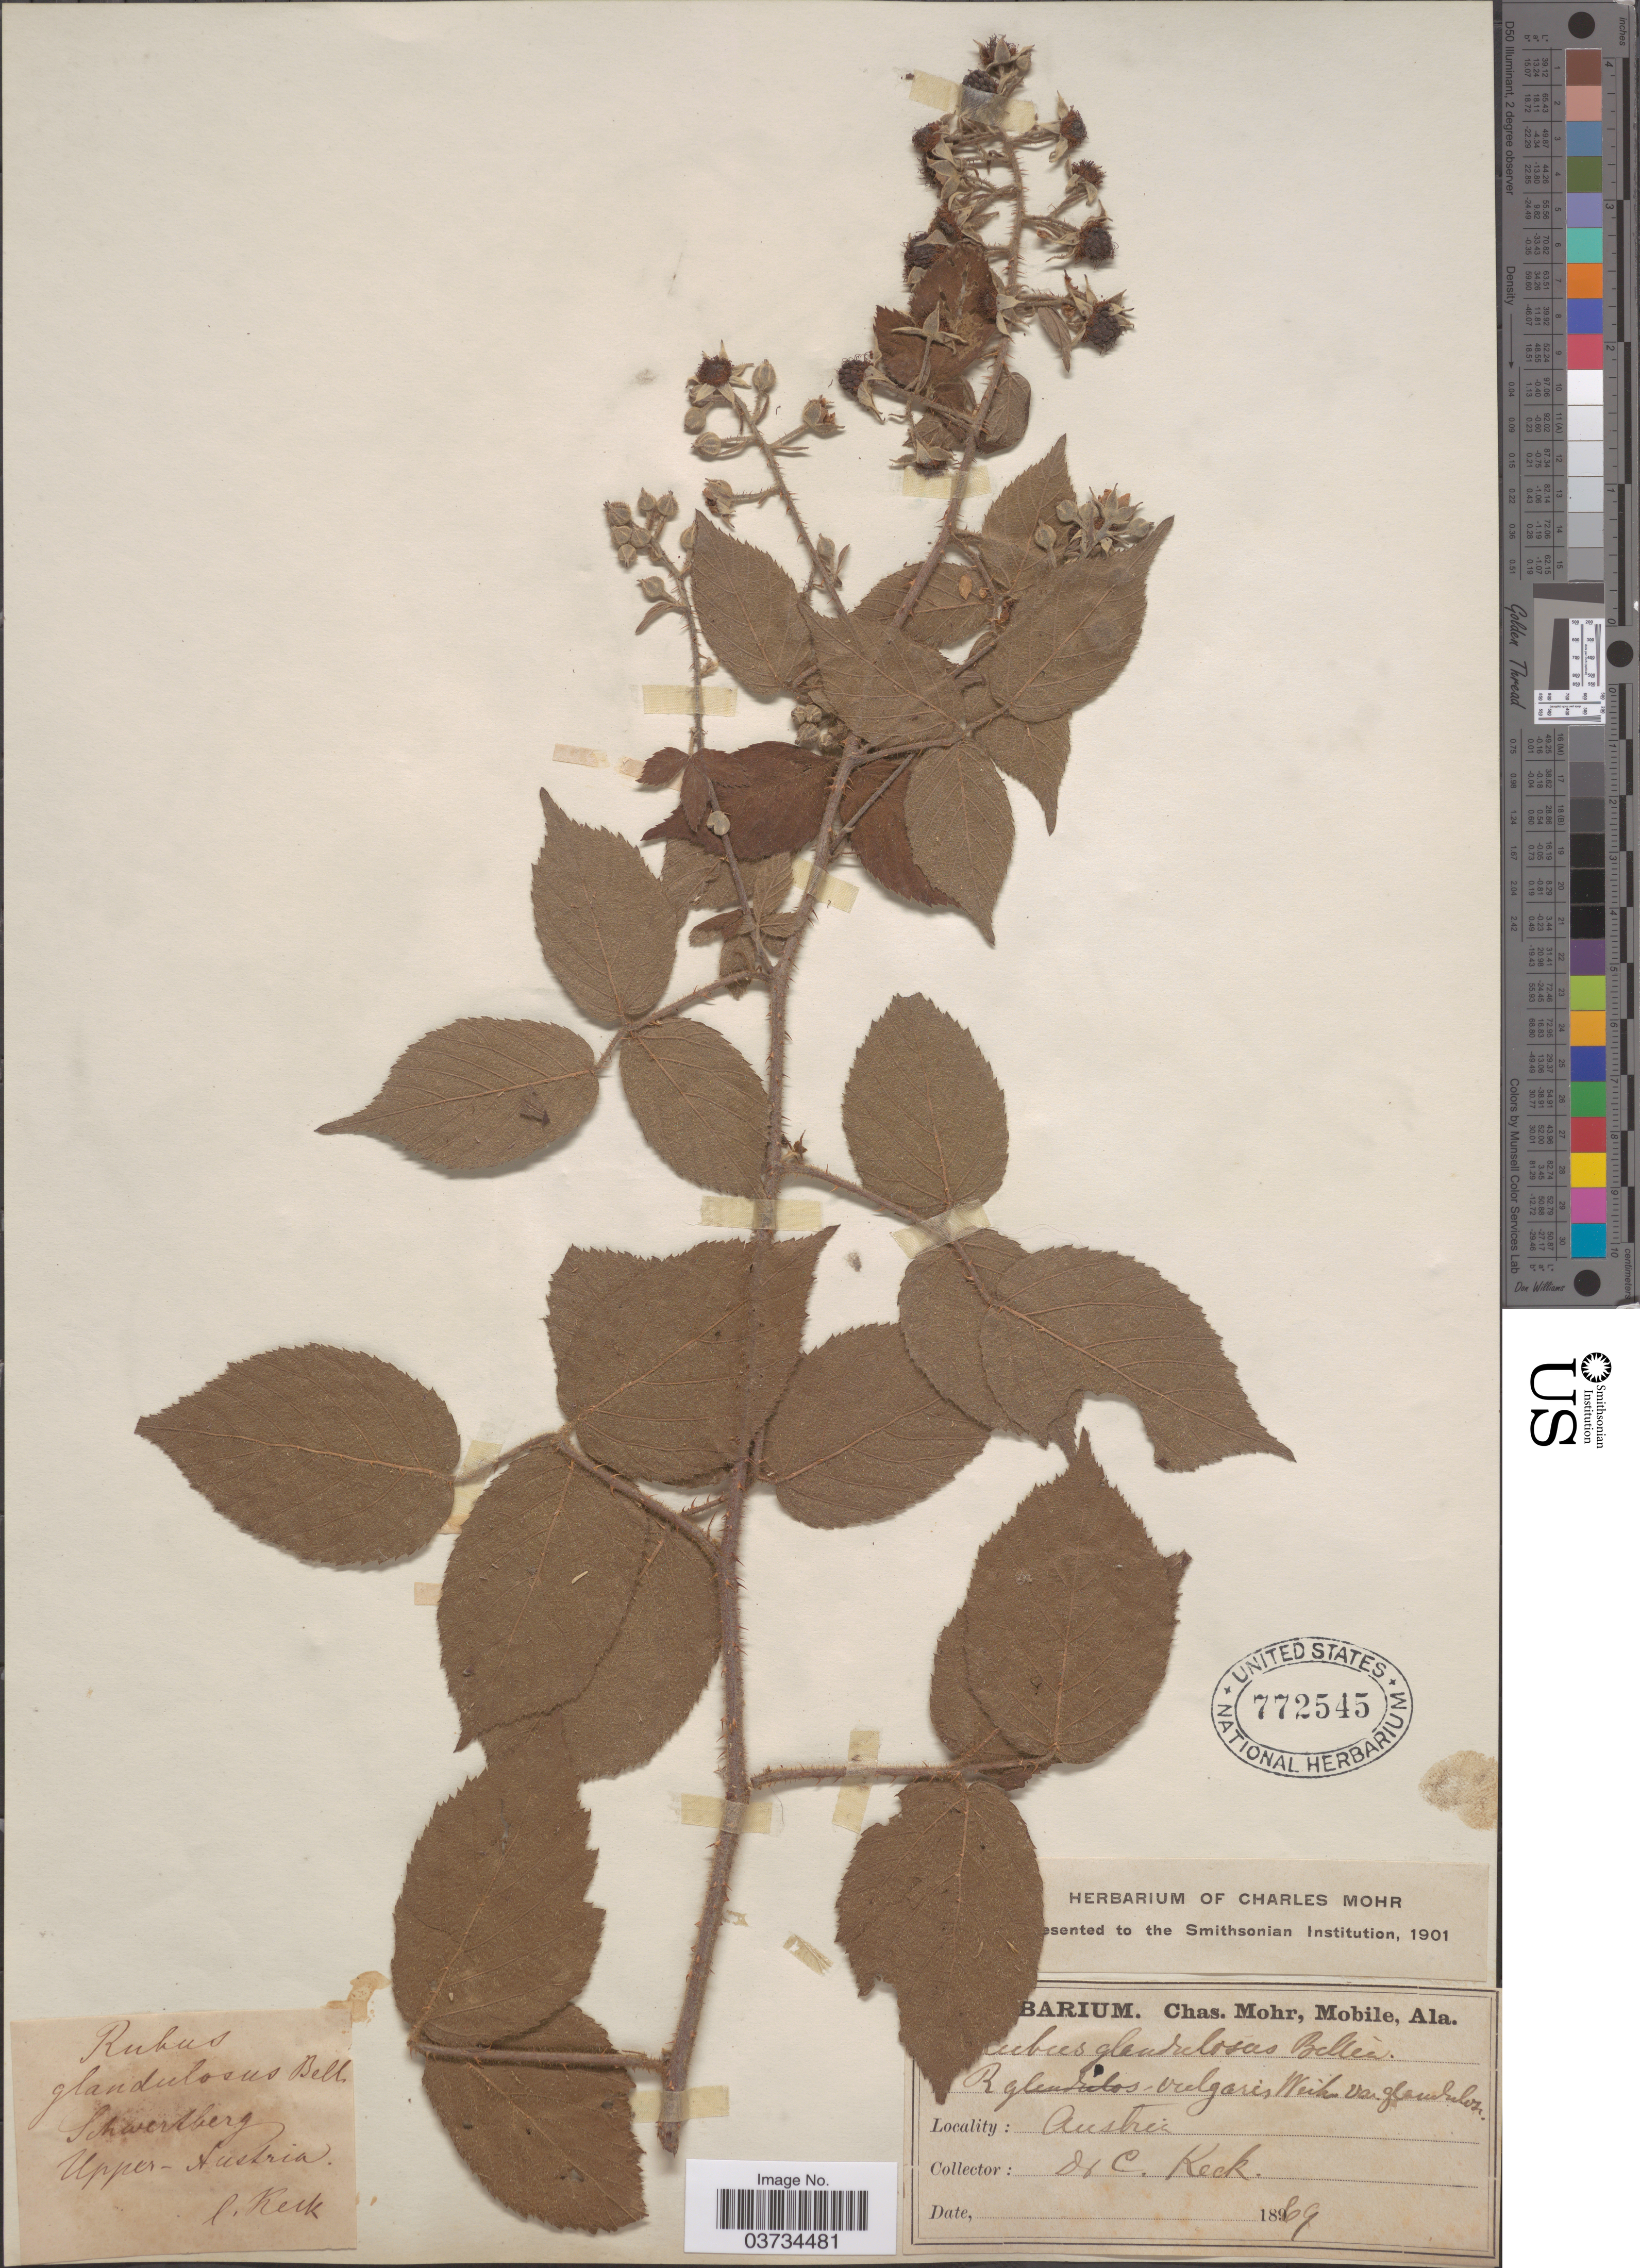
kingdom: Plantae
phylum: Tracheophyta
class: Magnoliopsida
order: Rosales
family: Rosaceae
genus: Rubus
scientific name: Rubus glandulosus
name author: Bellardi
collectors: C. Keck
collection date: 1869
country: Austria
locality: Schwertberg. Upper-Austria.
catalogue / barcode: US 772545